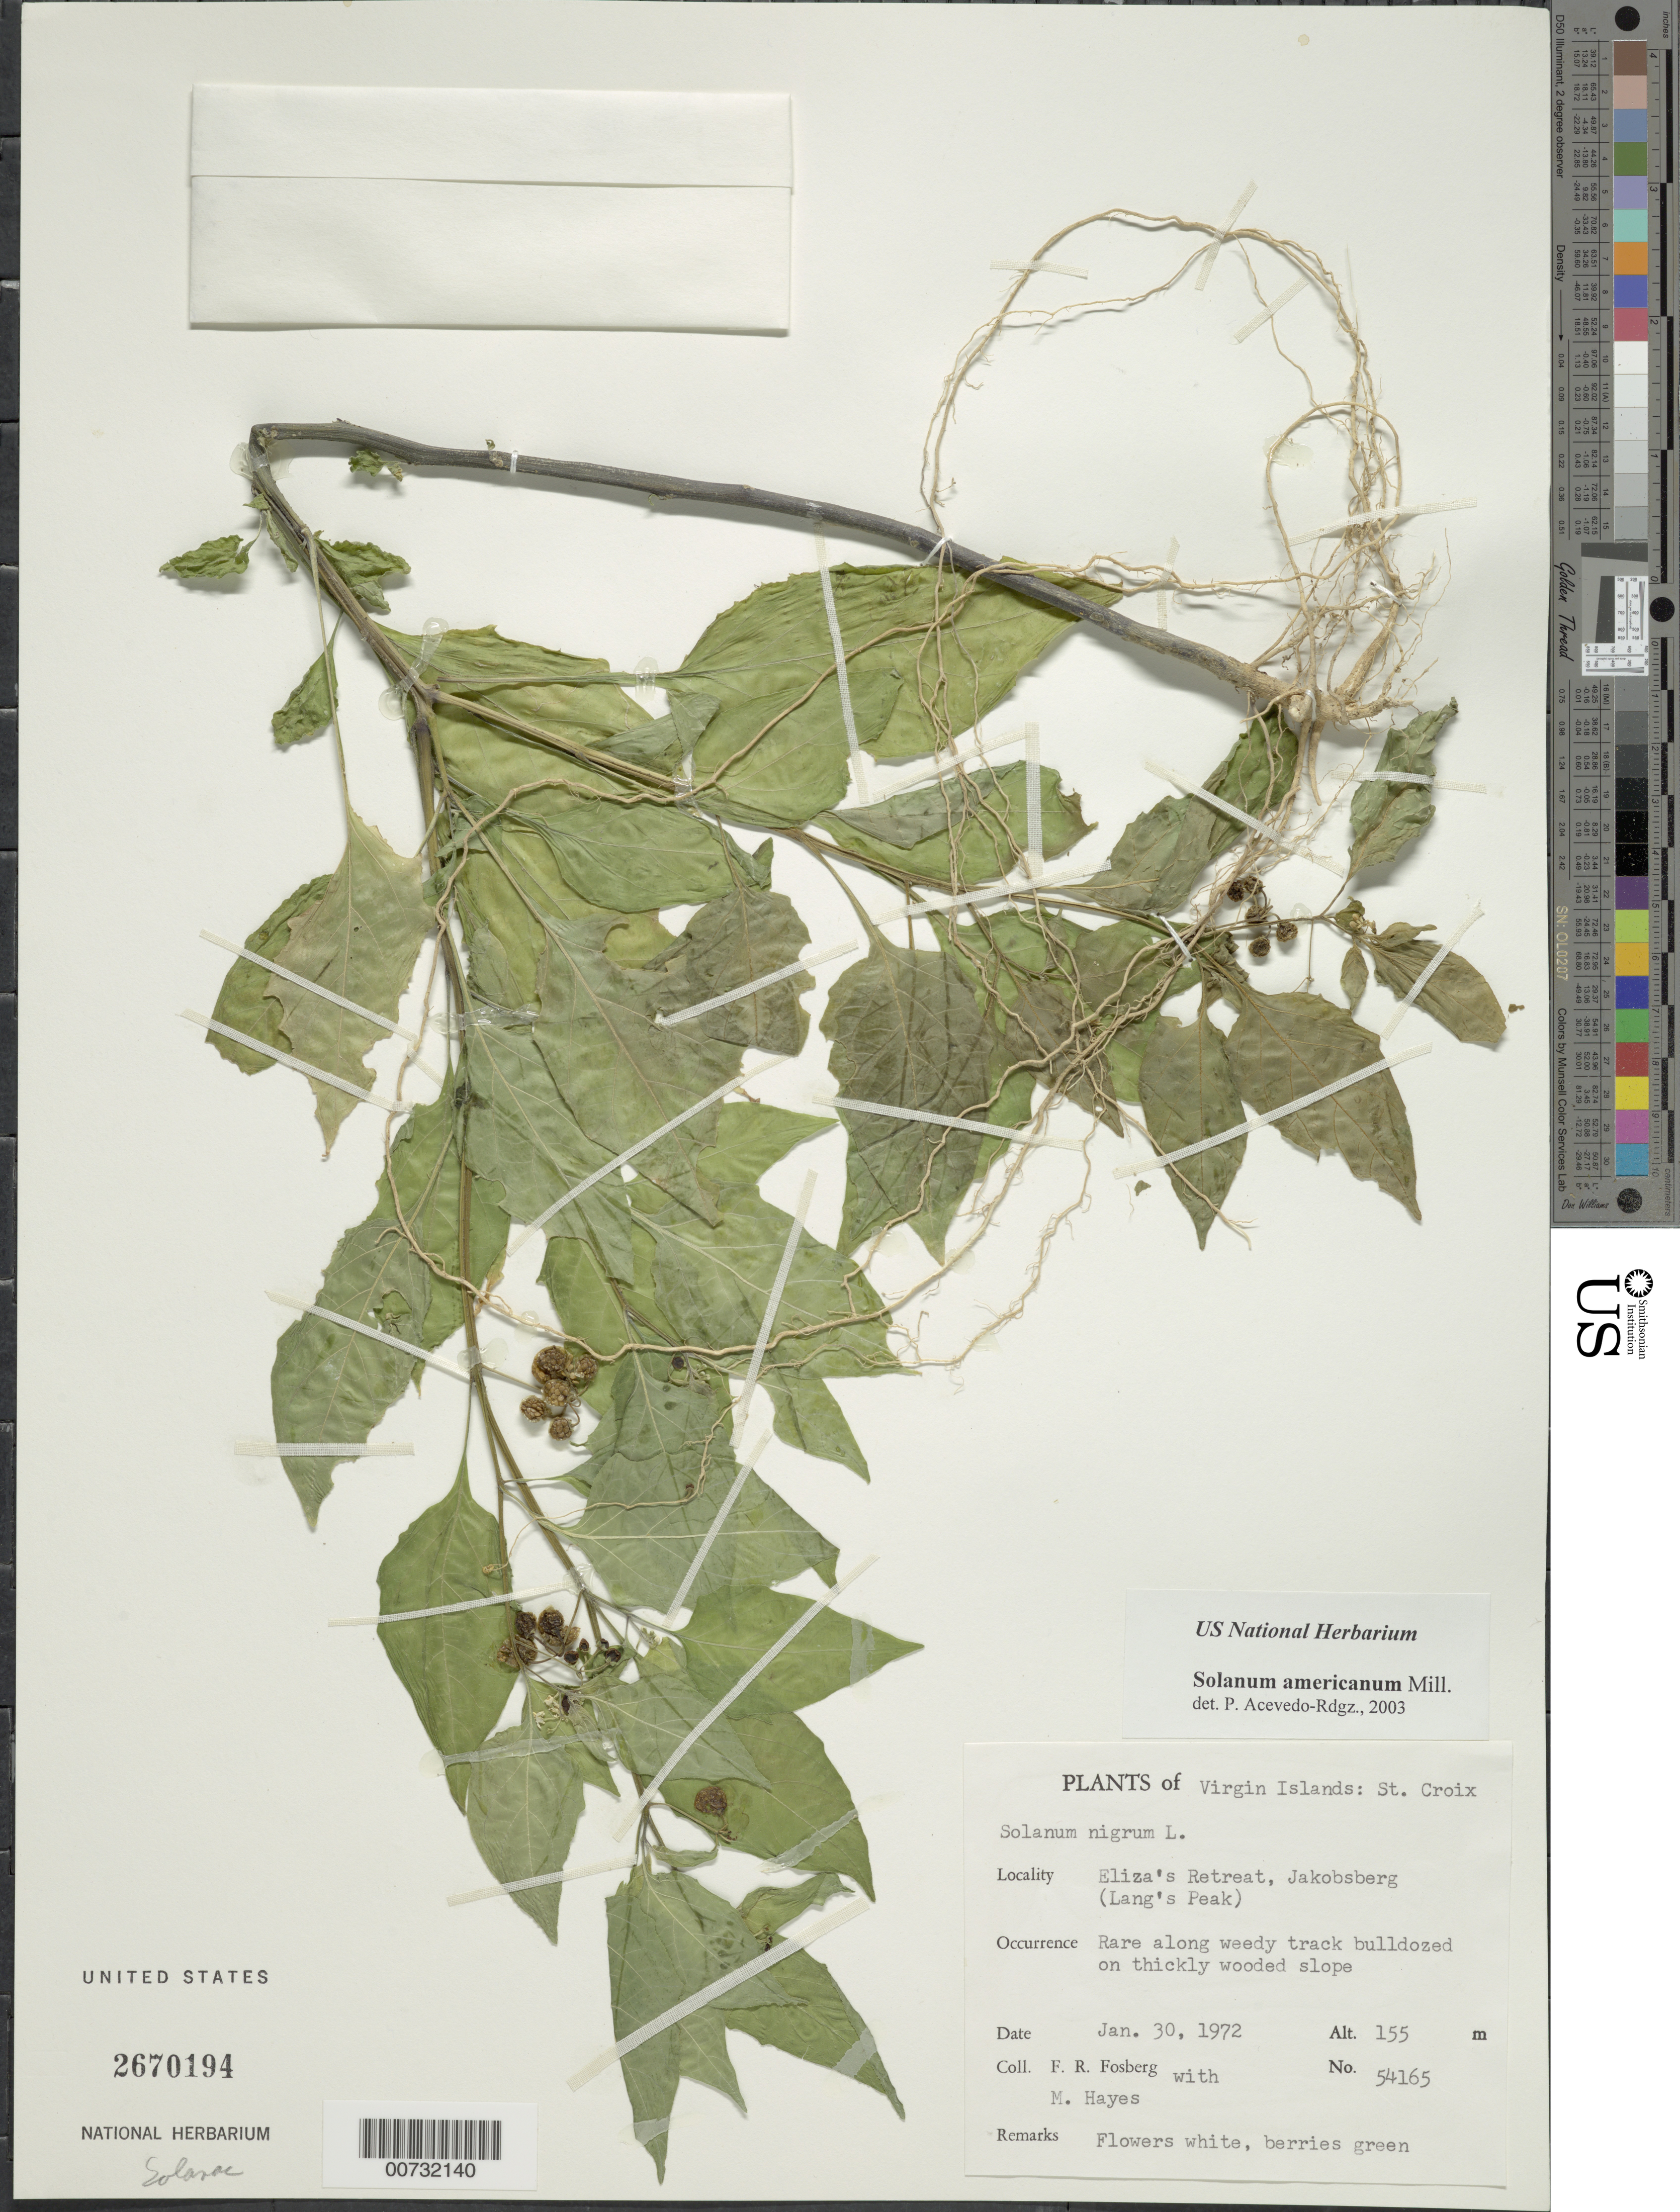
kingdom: Plantae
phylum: Tracheophyta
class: Magnoliopsida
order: Solanales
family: Solanaceae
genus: Solanum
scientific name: Solanum americanum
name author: Mill.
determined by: Acevedo-Rodríguez, P., (BOT), Smithsonian Institution - National Museum of Natural History (UNITED STATES)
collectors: F. R. Fosberg & M. Hayes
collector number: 54165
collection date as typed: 30 Jan 1972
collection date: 1972-01-30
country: U.S. Virgin Islands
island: St. Croix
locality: Eliza's Retreat, Jakobsberg (Lang's Peak)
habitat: Along weedy track bulldozed on thickly wooded slope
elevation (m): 155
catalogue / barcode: US 2670194